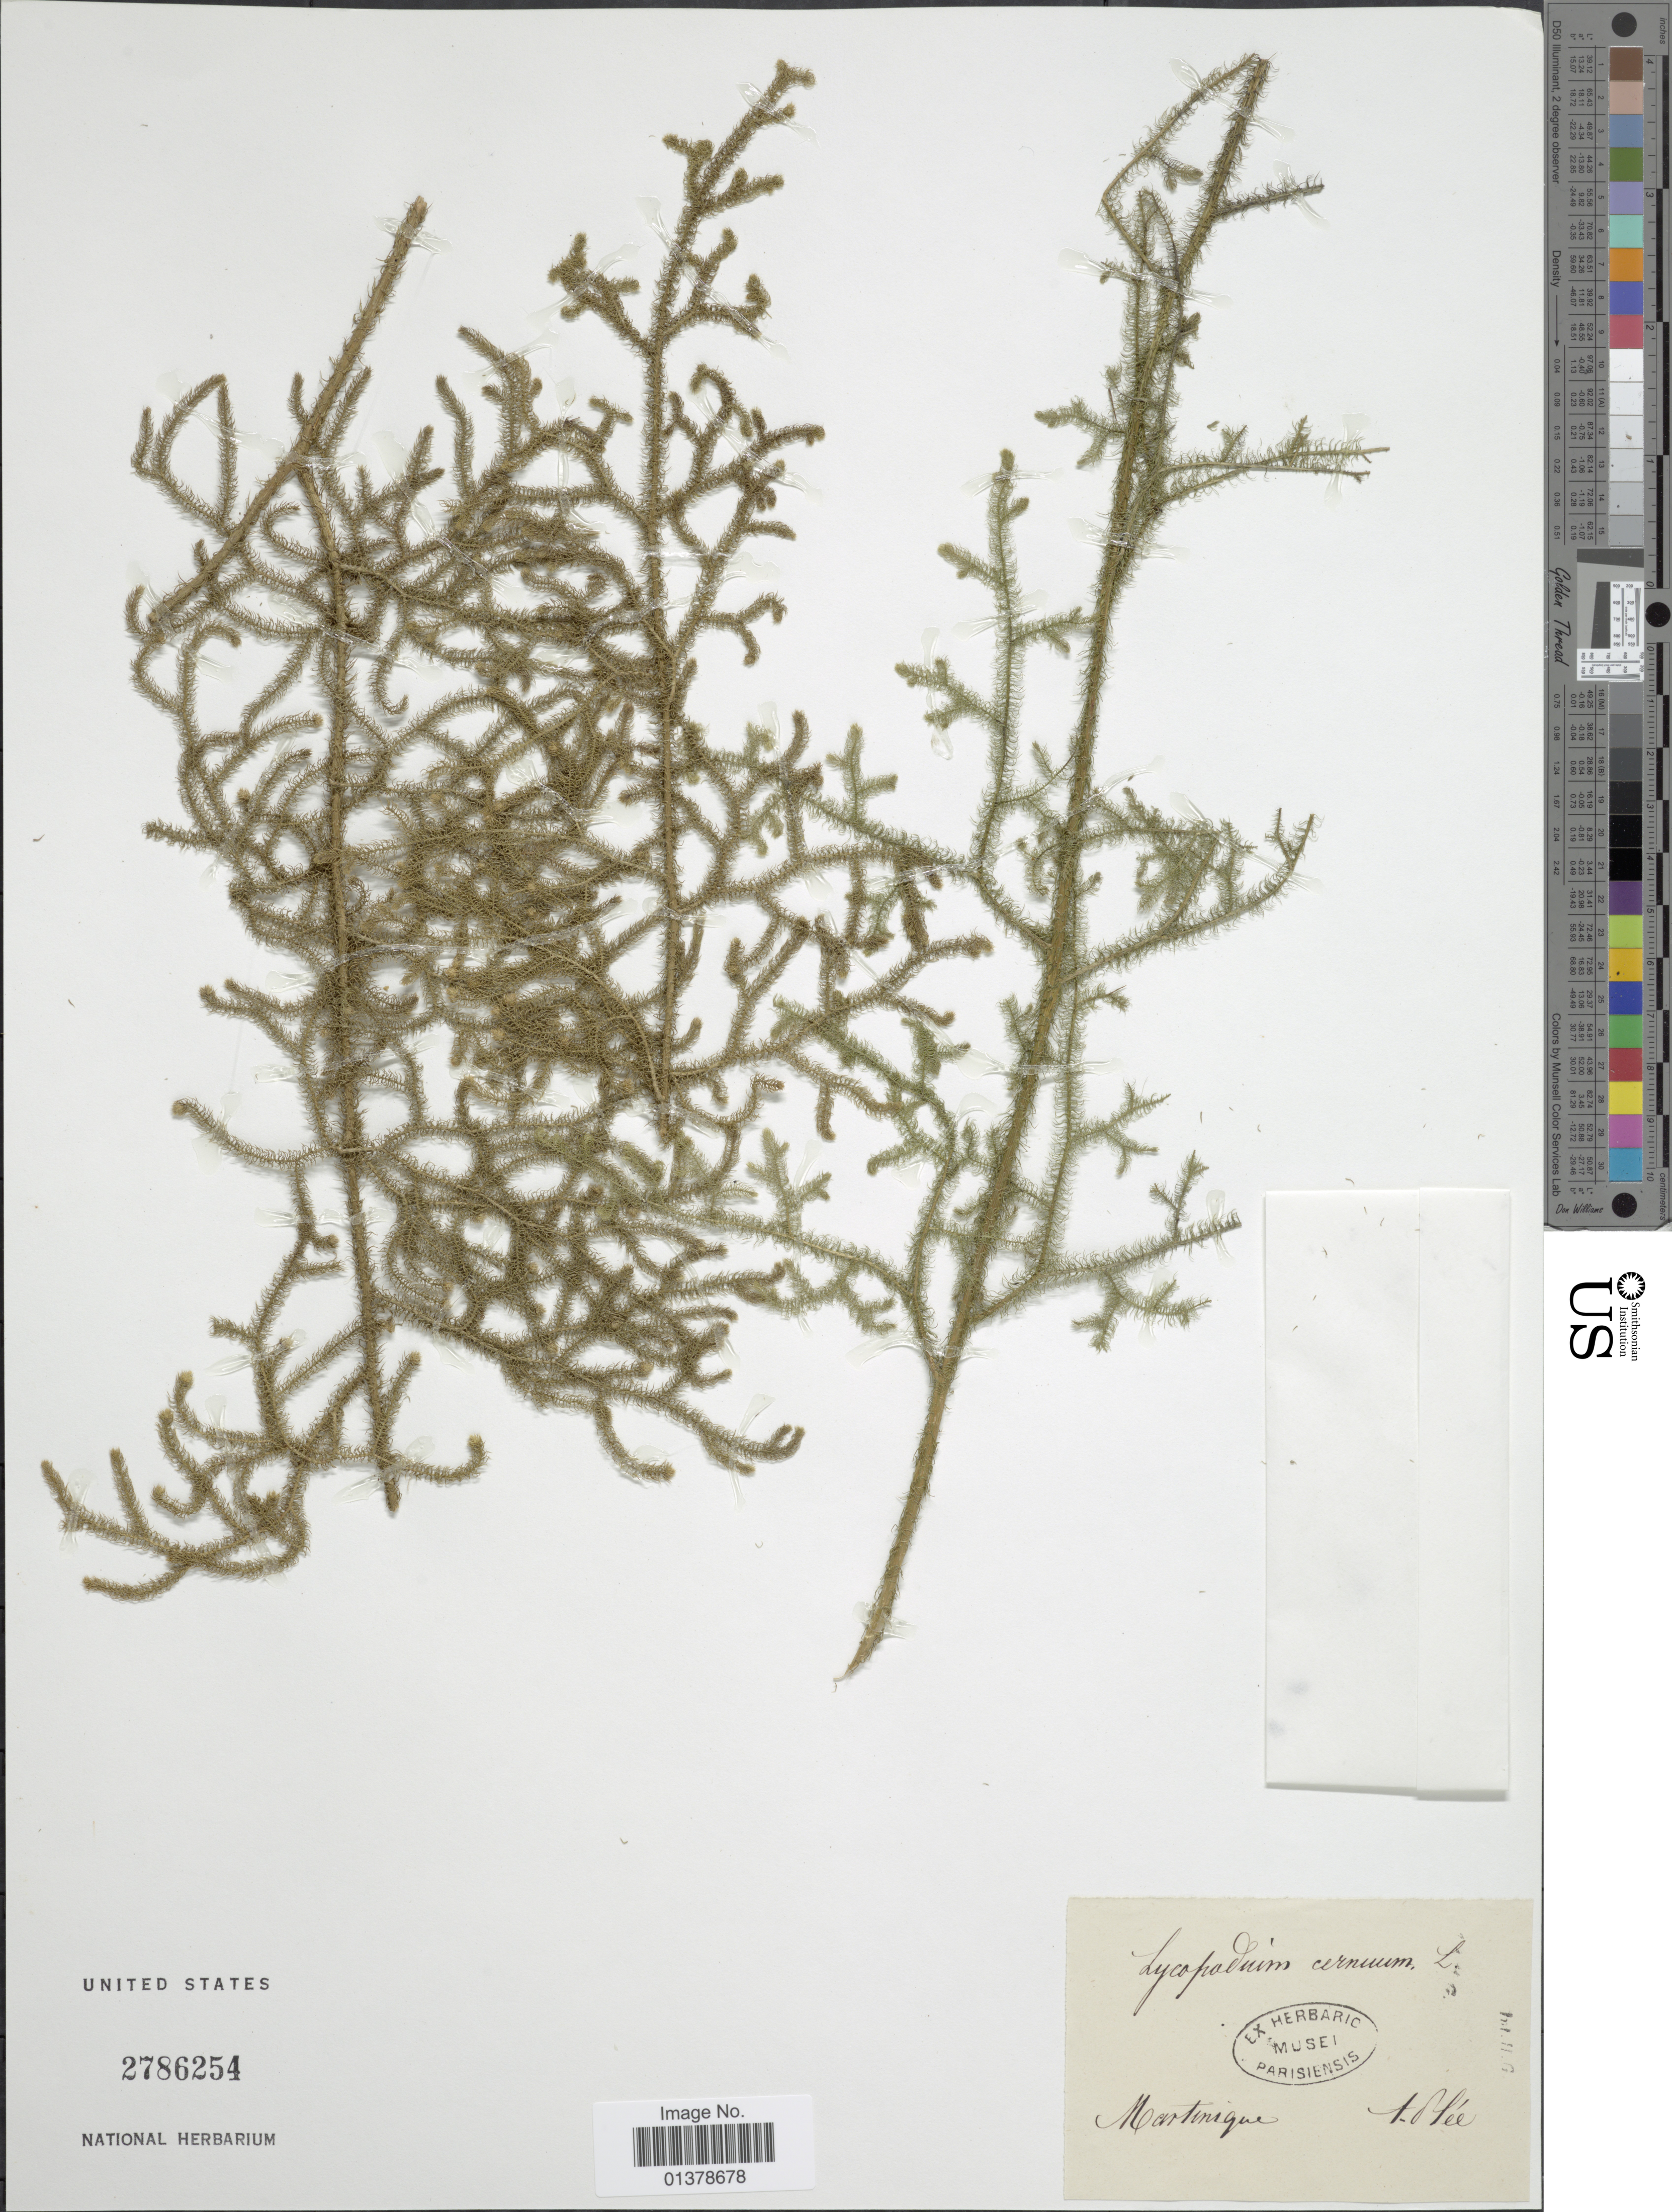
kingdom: Plantae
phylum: Tracheophyta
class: Lycopodiopsida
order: Lycopodiales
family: Lycopodiaceae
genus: Palhinhaea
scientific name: Palhinhaea cernua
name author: (L.) Vasc. & Franco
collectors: A. Plée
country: Martinique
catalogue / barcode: US 2786254